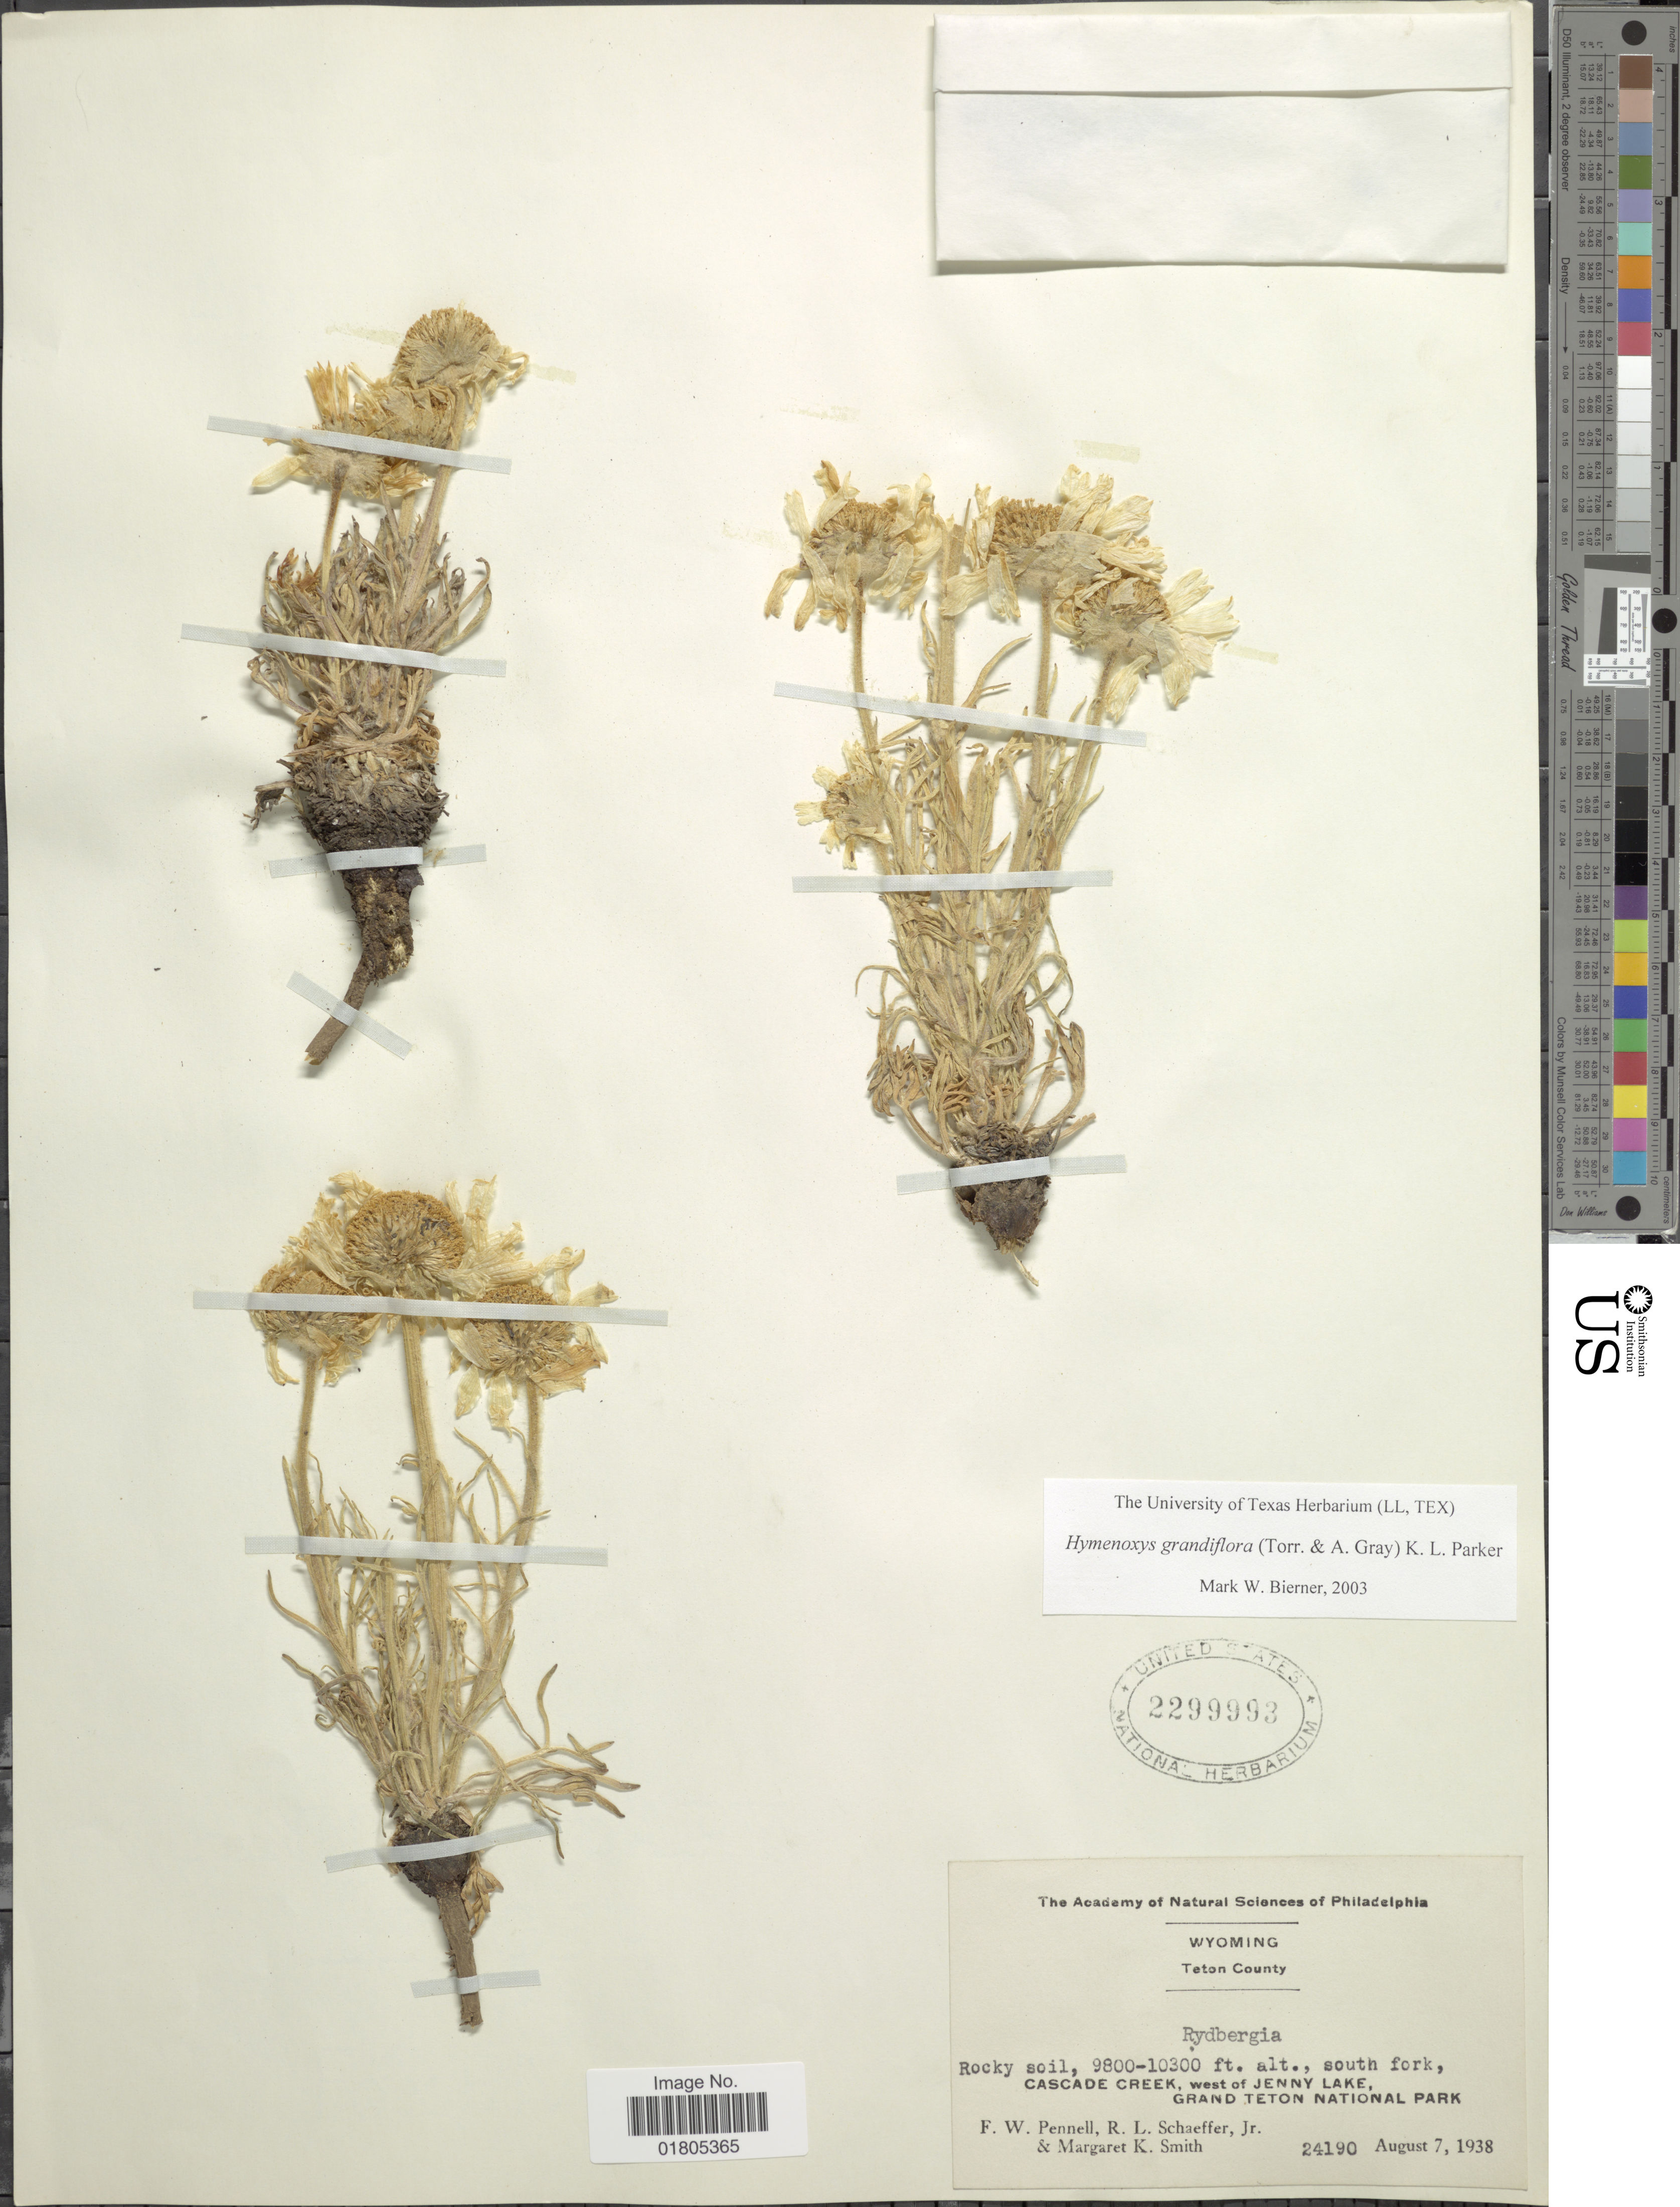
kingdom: Plantae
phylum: Tracheophyta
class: Magnoliopsida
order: Asterales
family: Asteraceae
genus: Actinea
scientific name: Actinea grandiflora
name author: (Torr. & A. Gray) Kuntze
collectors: F. W. Pennell, R. L. Schaeffer Jr. & M. Smith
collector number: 24190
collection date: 1938-08-07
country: United States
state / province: Wyoming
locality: Teton County. South fork, Cascade Creek, west of Jenny Lake, Grand Teton National Park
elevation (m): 2987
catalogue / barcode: US 2299993